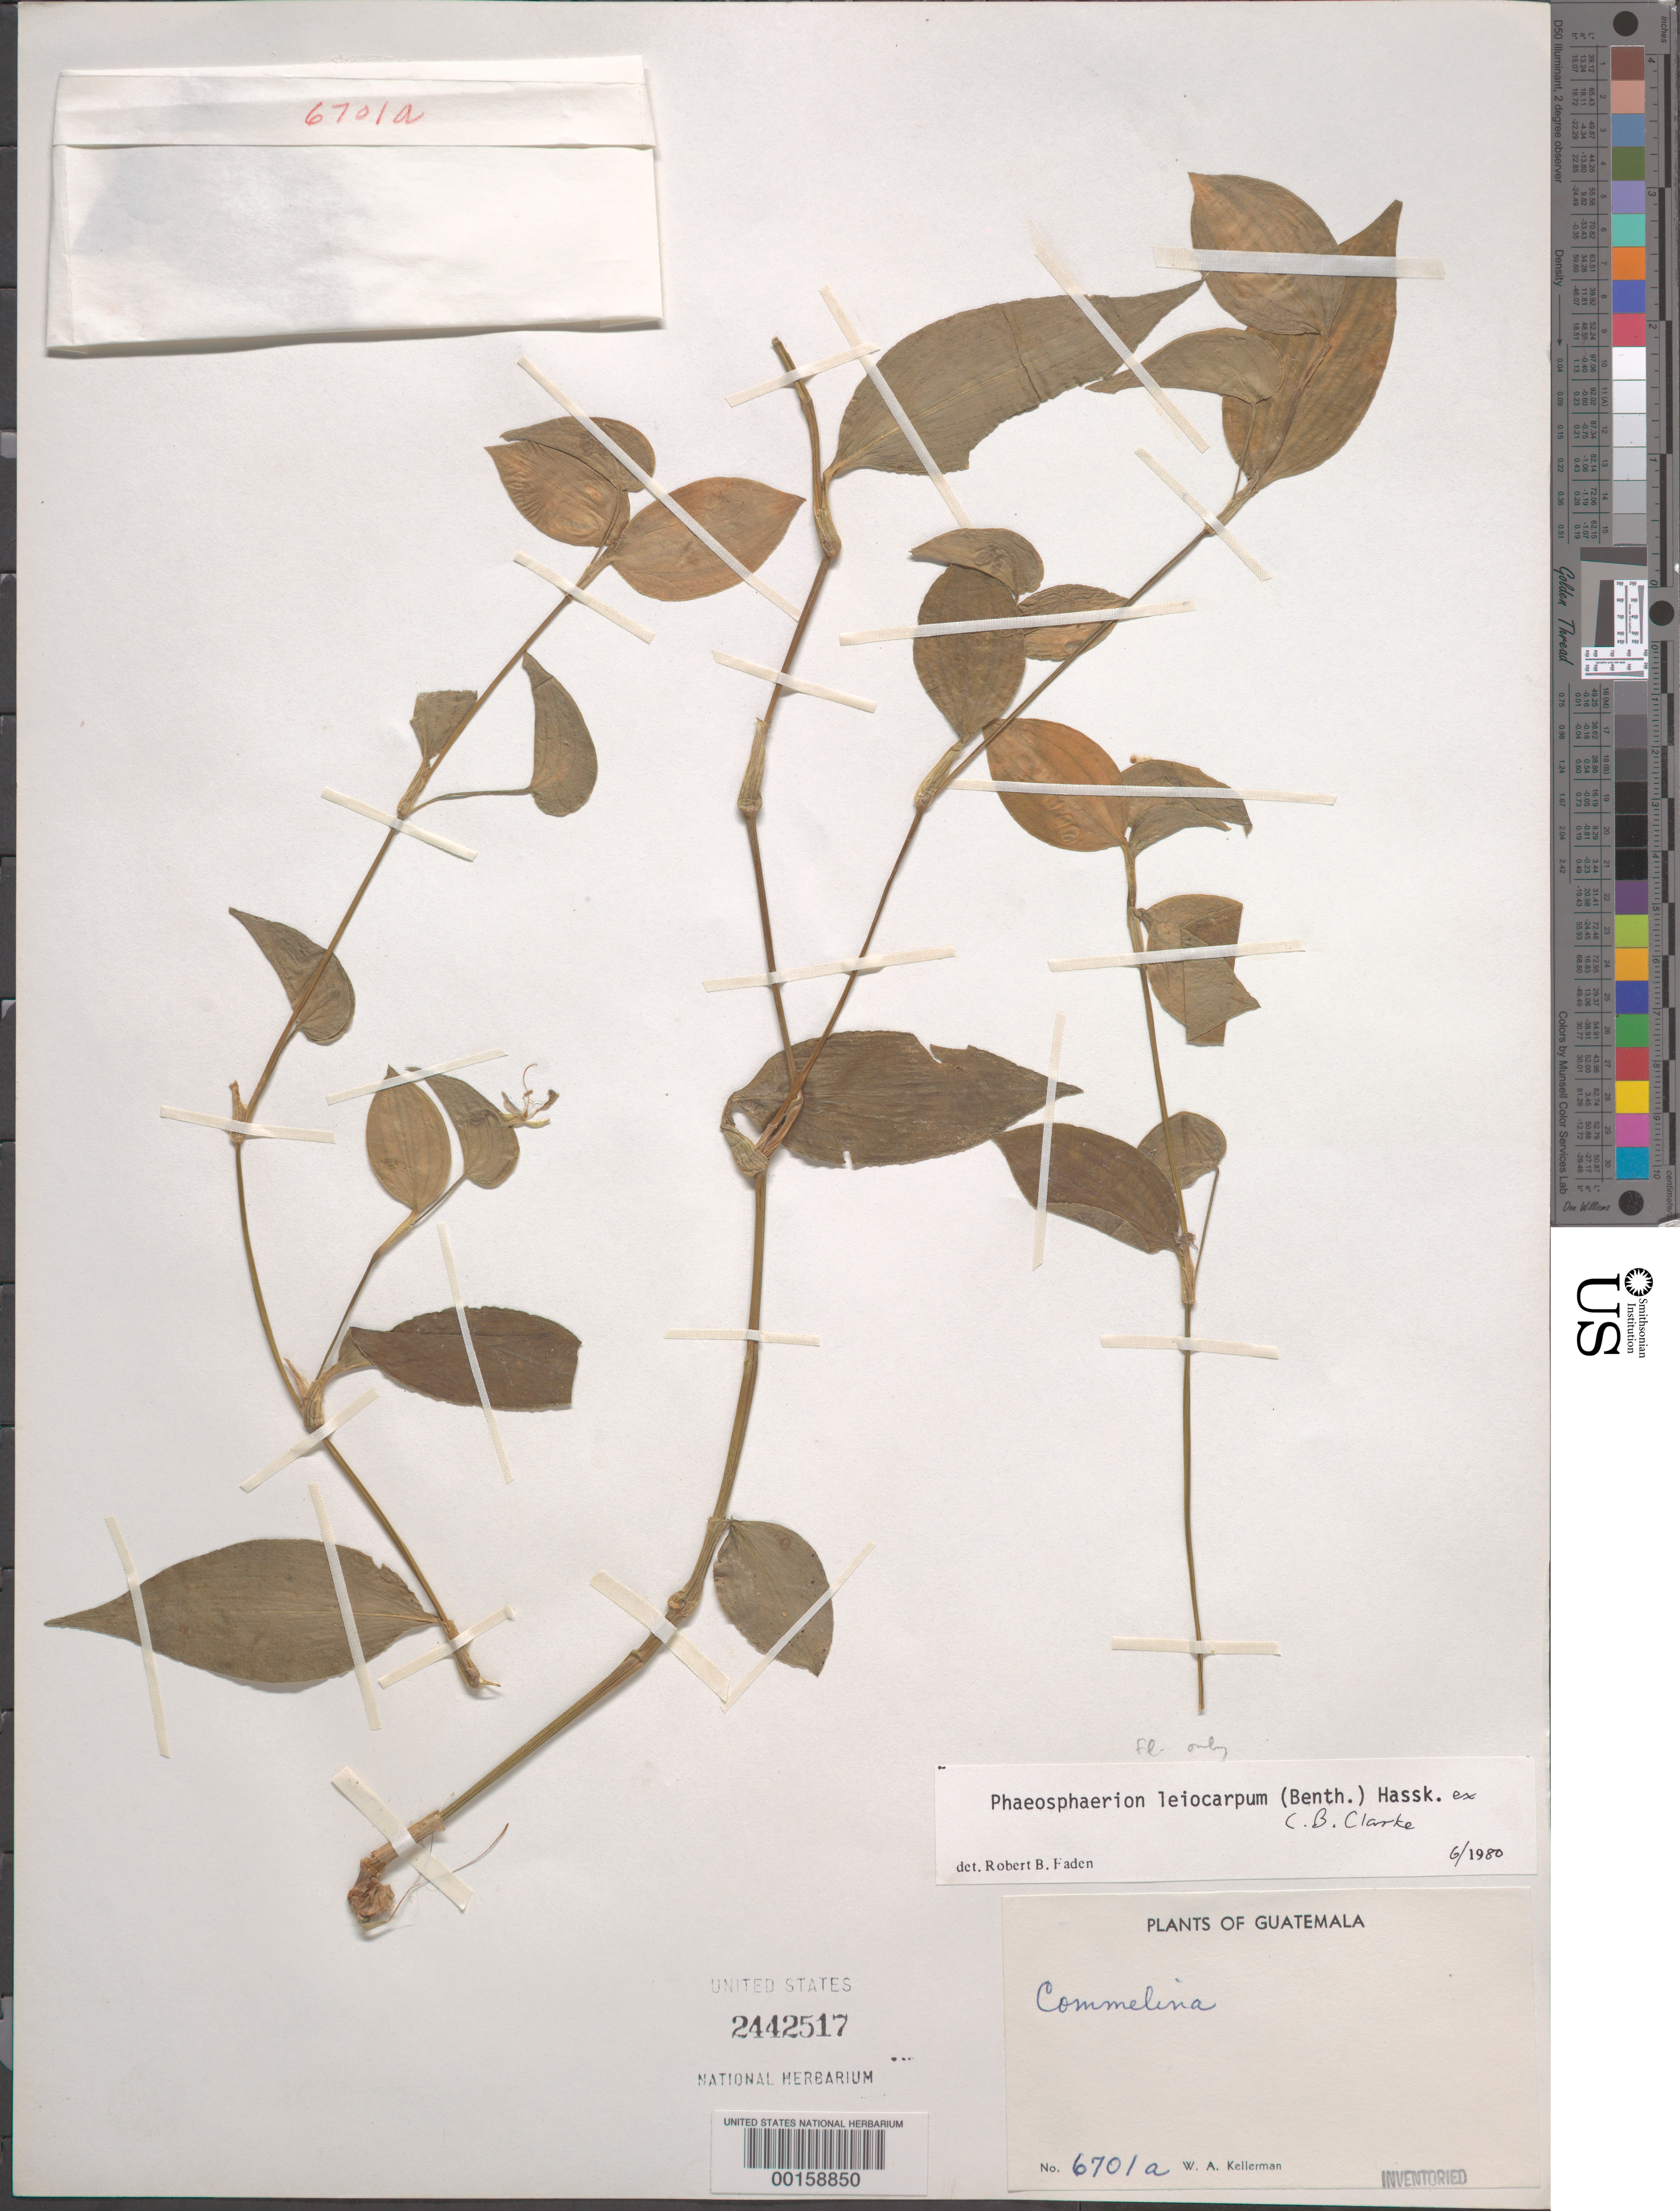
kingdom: Plantae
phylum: Tracheophyta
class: Liliopsida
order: Commelinales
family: Commelinaceae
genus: Commelina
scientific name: Commelina leiocarpa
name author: Benth.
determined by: Faden, Robert B., (US), Smithsonian Institution - National Museum of Natural History (UNITED STATES)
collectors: W. A. Kellerman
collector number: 6701a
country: Guatemala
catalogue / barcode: US 2442517